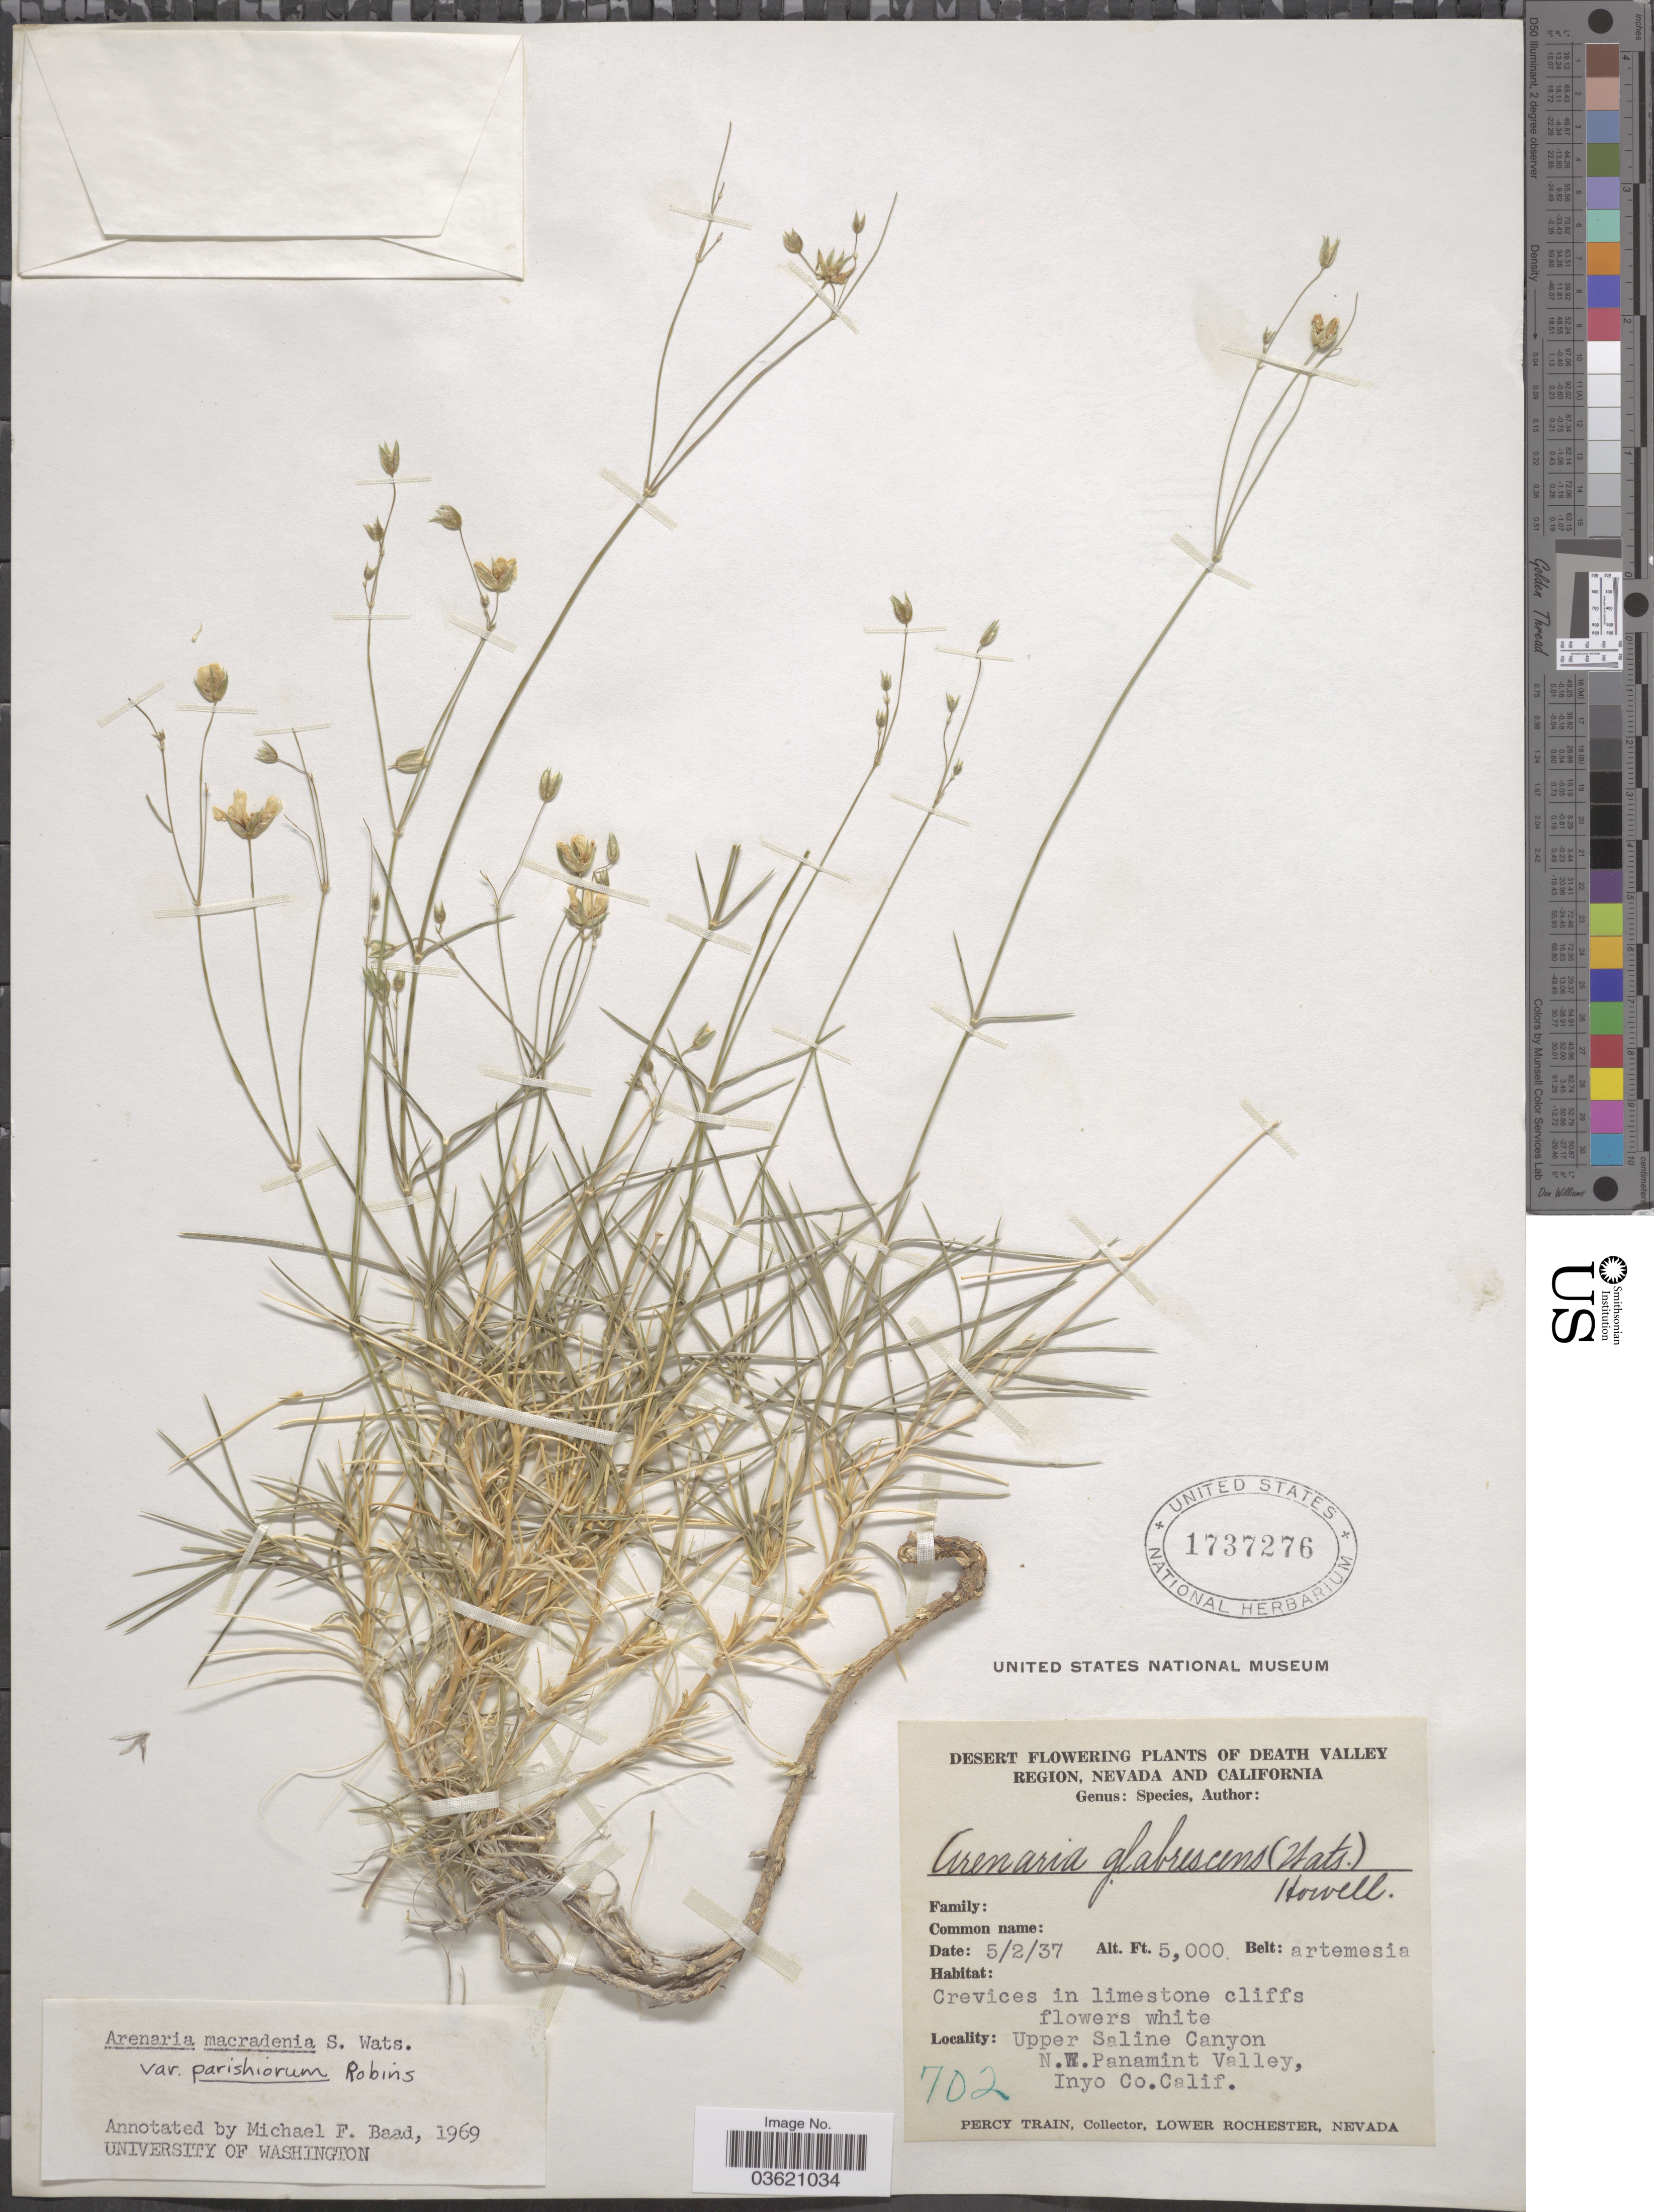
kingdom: Plantae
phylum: Tracheophyta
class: Magnoliopsida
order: Caryophyllales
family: Caryophyllaceae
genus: Eremogone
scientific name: Eremogone macradenia var. macradenia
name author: (S. Watson) Ikonn.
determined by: U.S. National Herbarium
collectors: P. Train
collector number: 702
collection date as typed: Transcribed d/m/y: 2/5/37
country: United States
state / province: California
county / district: Inyo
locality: Desert. Death Valley Region. Upper Saline Canyon N.W. Panamint Valley, Inyo Co.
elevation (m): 1524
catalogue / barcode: US 1737276